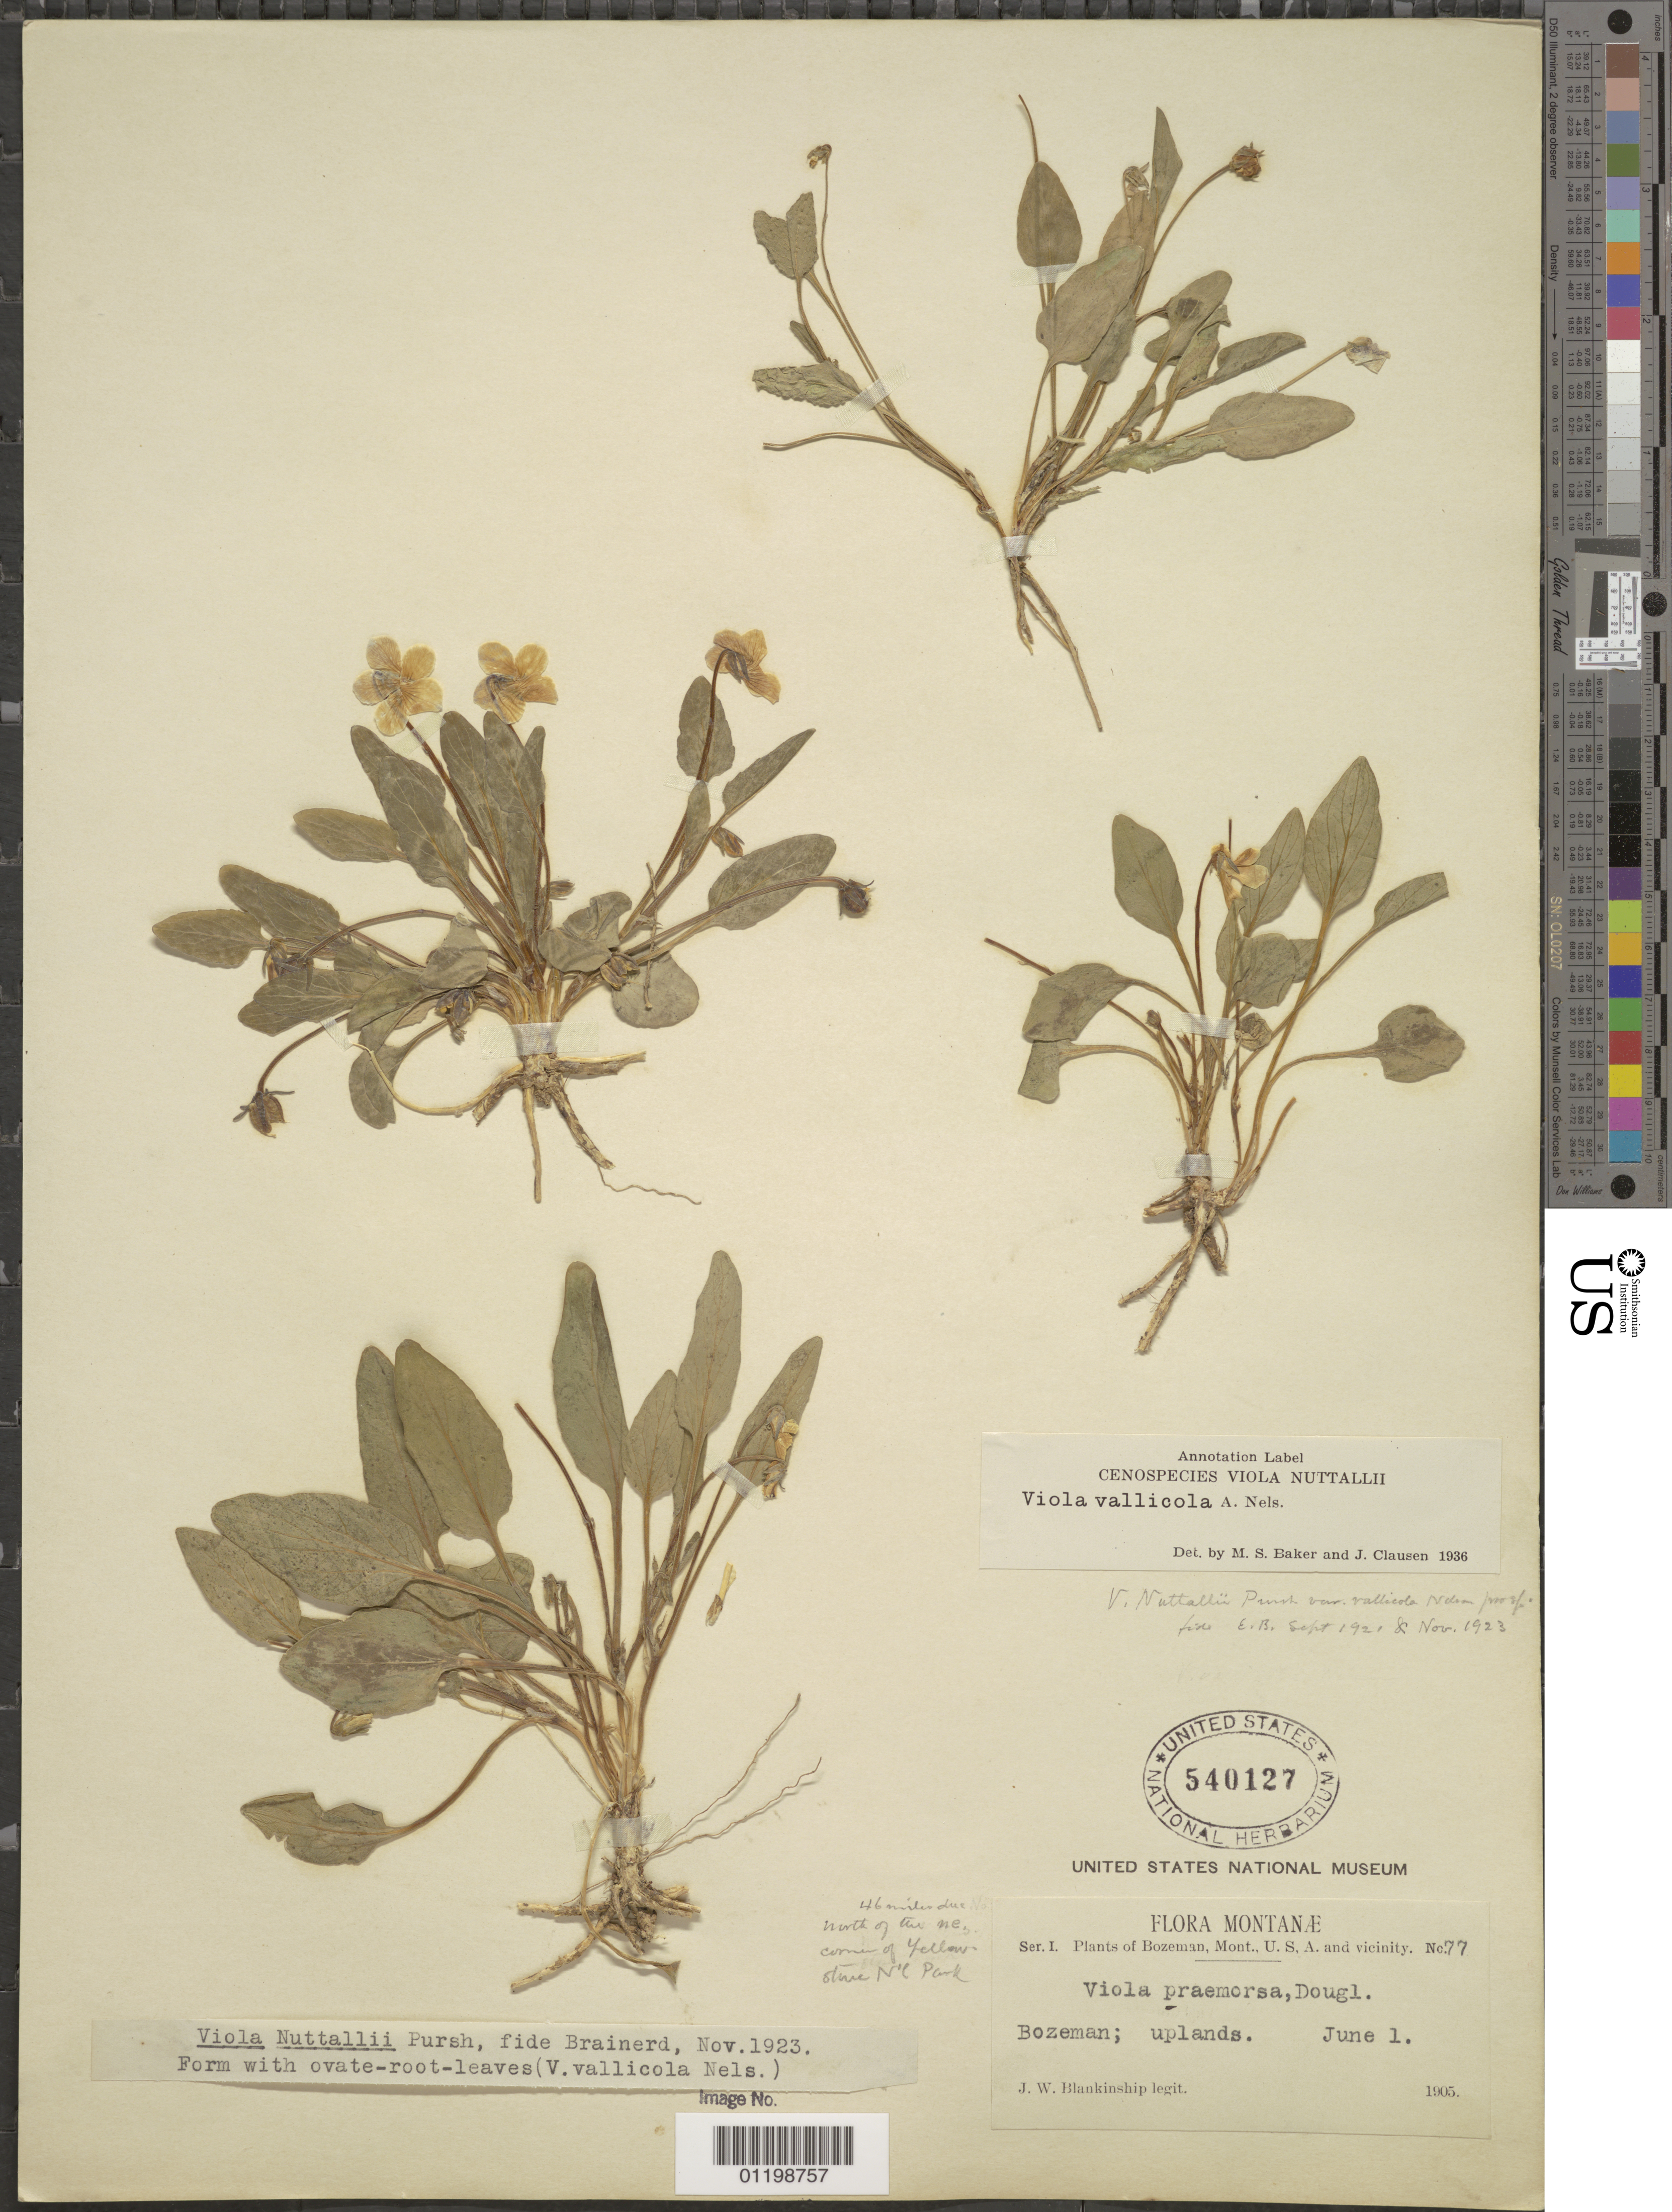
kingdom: Plantae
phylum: Tracheophyta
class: Magnoliopsida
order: Malpighiales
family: Violaceae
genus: Viola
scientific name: Viola vallicola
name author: A. Nelson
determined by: Baker, M. S.; Clausen, J.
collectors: J. W. Blankinship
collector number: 77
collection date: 1905-06-01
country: United States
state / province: Montana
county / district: Gallatin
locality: Bozeman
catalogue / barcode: US 540127